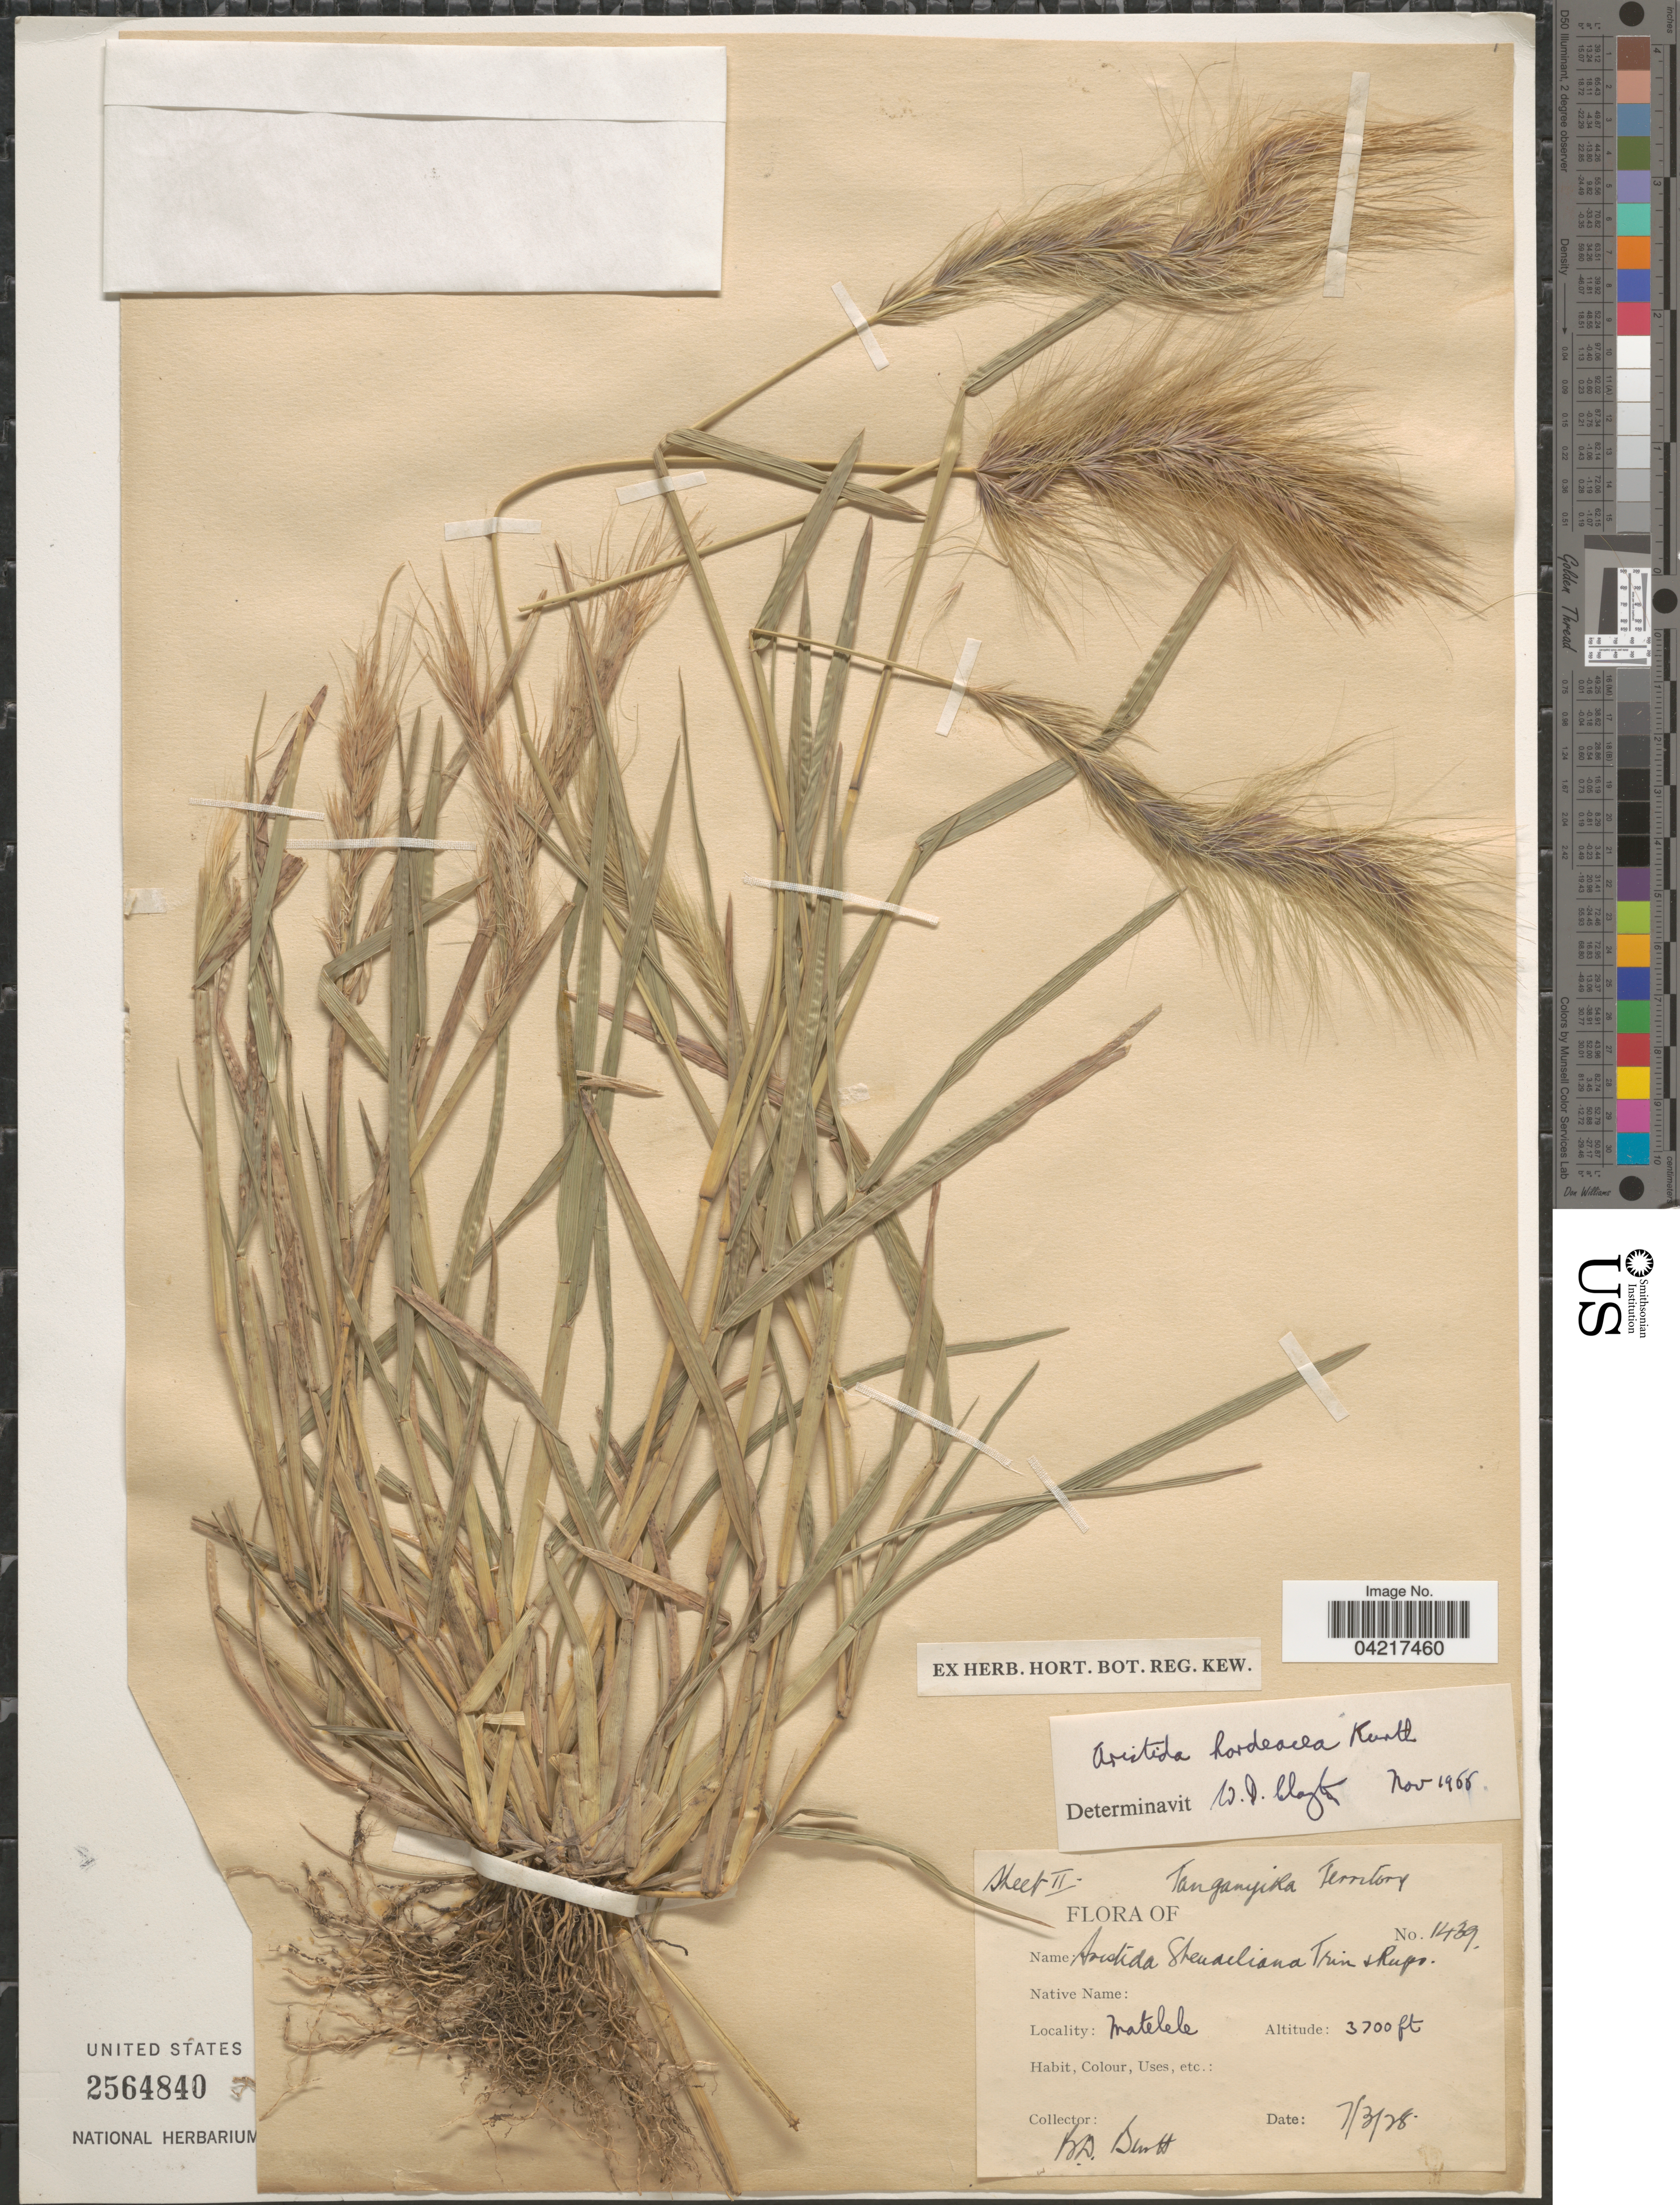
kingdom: Plantae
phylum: Tracheophyta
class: Liliopsida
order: Poales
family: Poaceae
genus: Aristida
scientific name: Aristida hordeacea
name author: Kunth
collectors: B. D. Burtt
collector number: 1439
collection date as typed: Transcribed d/m/y: 7/3/28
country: Tanzania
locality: Tanganyika Territory. Matelele.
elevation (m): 1128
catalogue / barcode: US 2564840